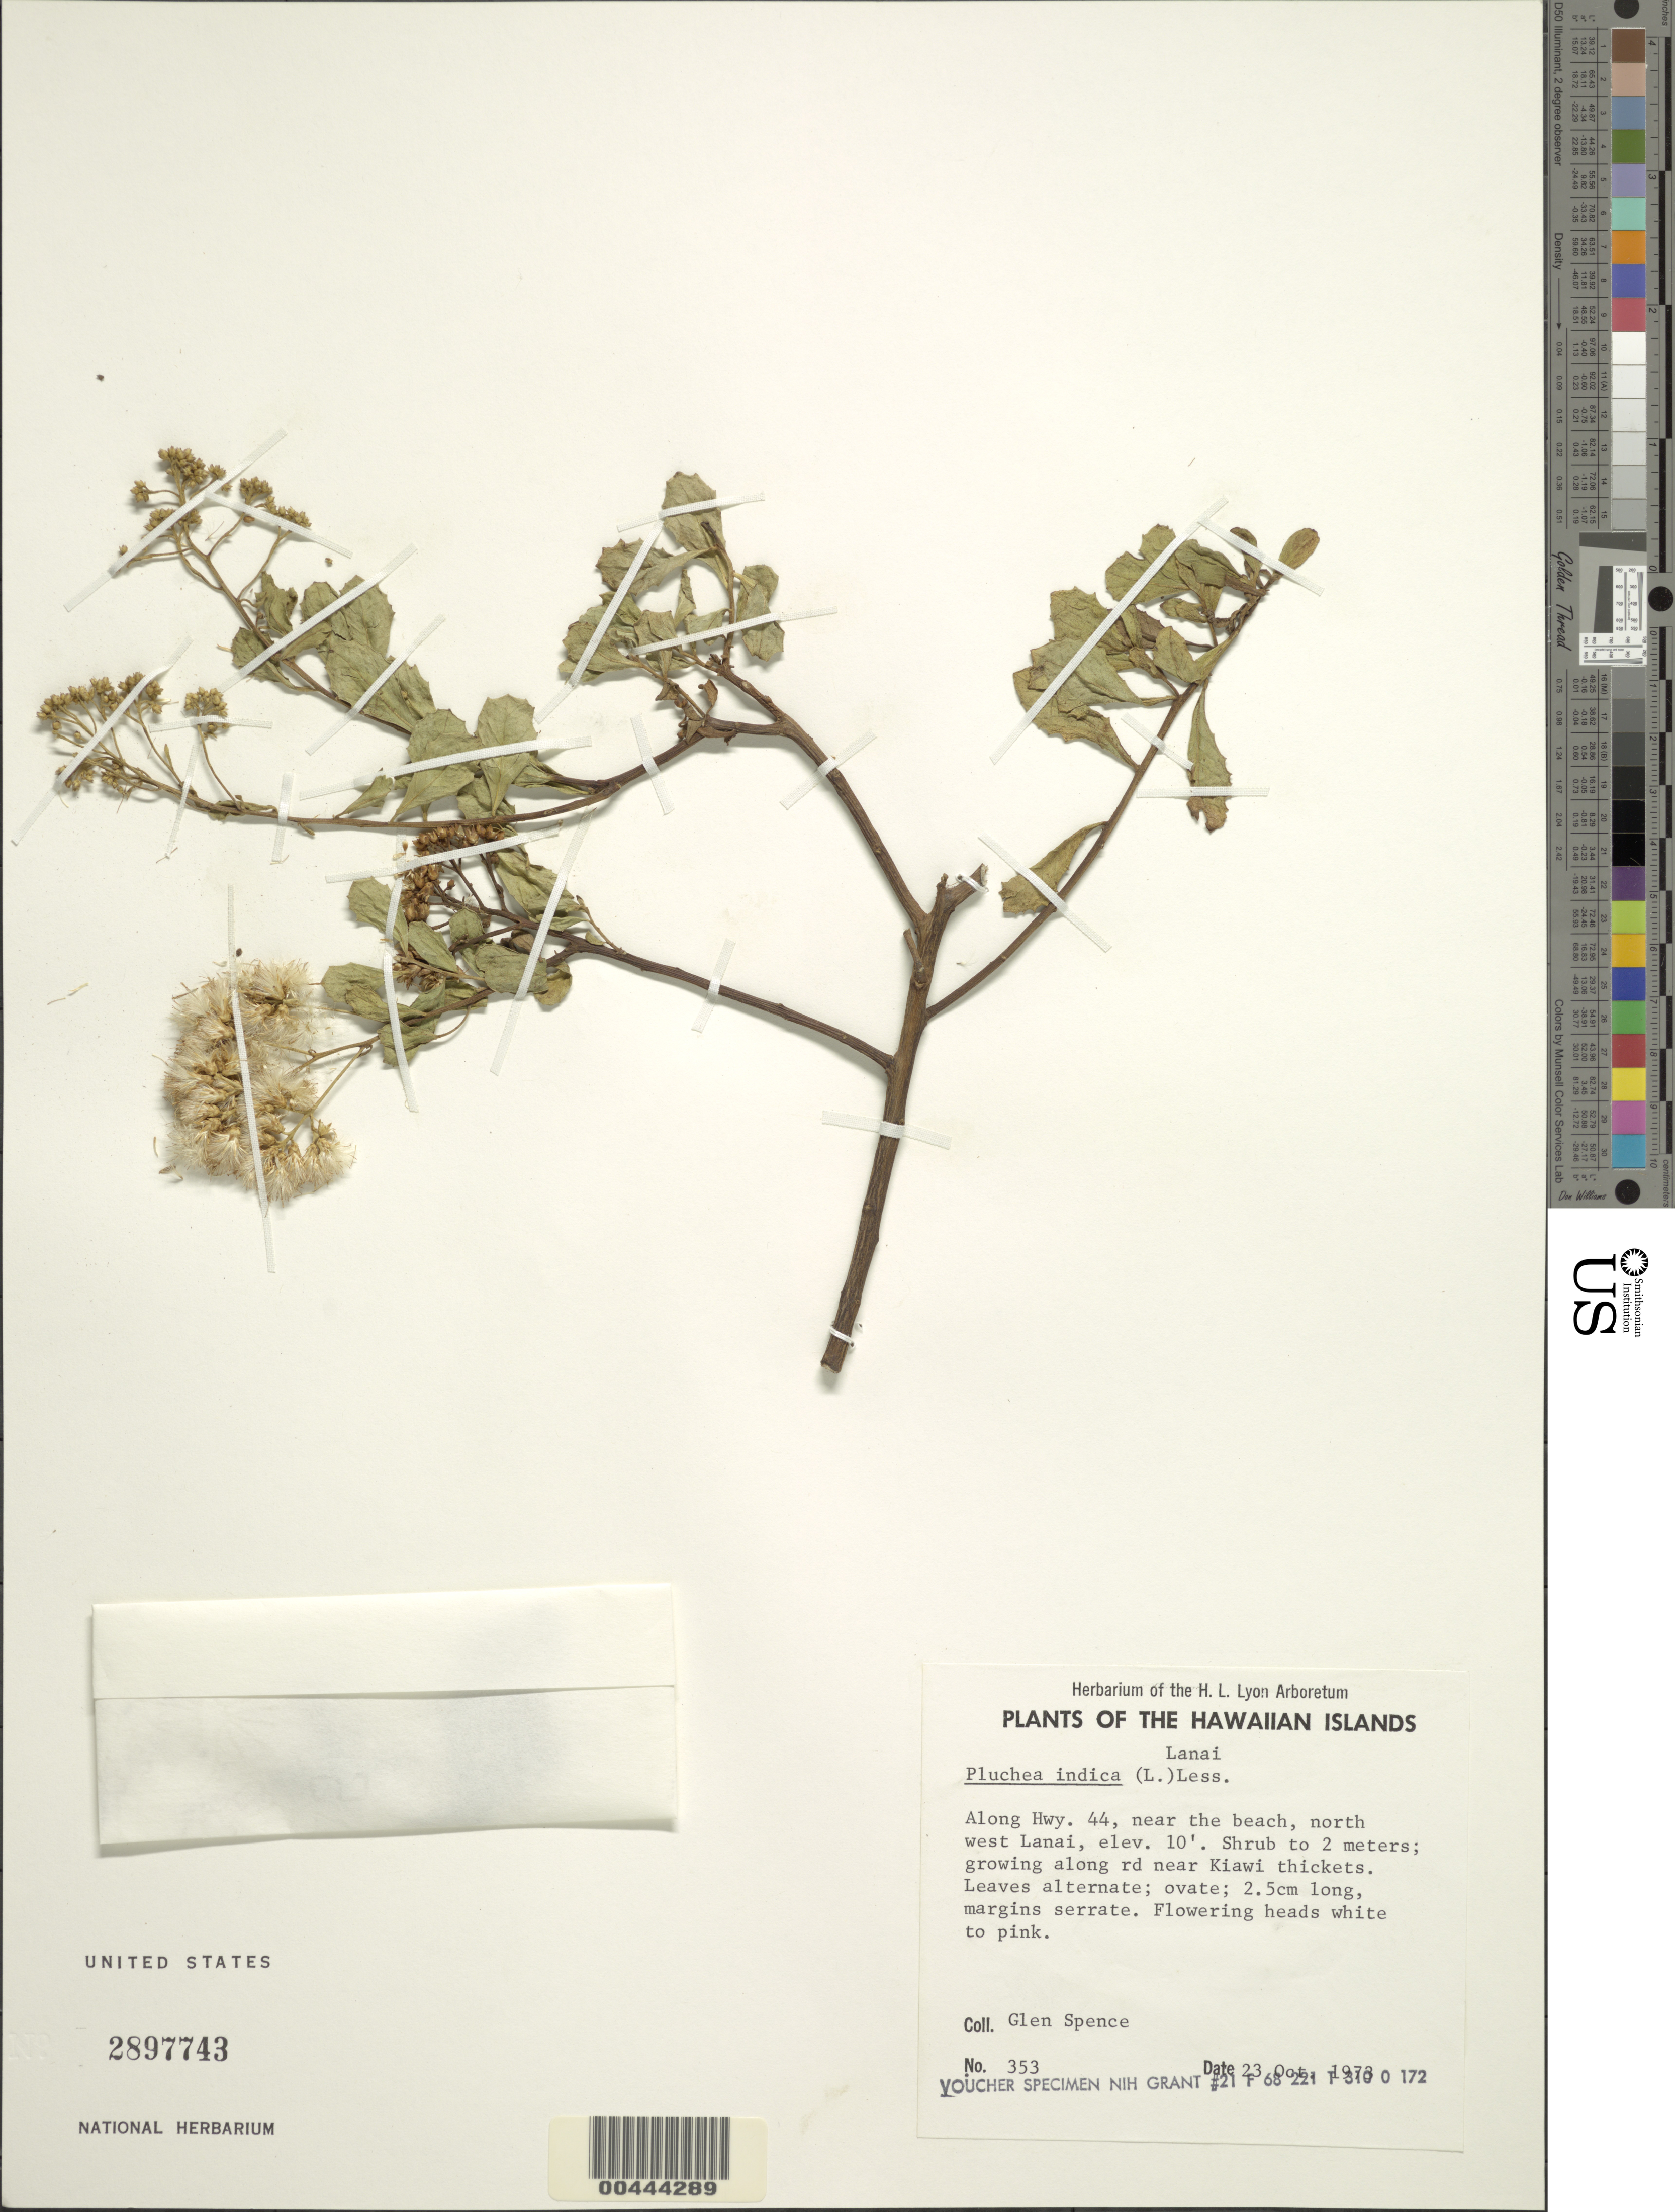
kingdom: Plantae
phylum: Tracheophyta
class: Magnoliopsida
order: Asterales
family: Asteraceae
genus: Pluchea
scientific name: Pluchea indica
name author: (L.) Less.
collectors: G. Spence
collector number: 353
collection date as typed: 23 Oct 1978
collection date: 1978-10-23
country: United States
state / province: Hawaii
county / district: Maui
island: Lana'i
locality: Along Hwy. 44, near the beach, NW Lanai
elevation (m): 3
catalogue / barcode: US 2897743